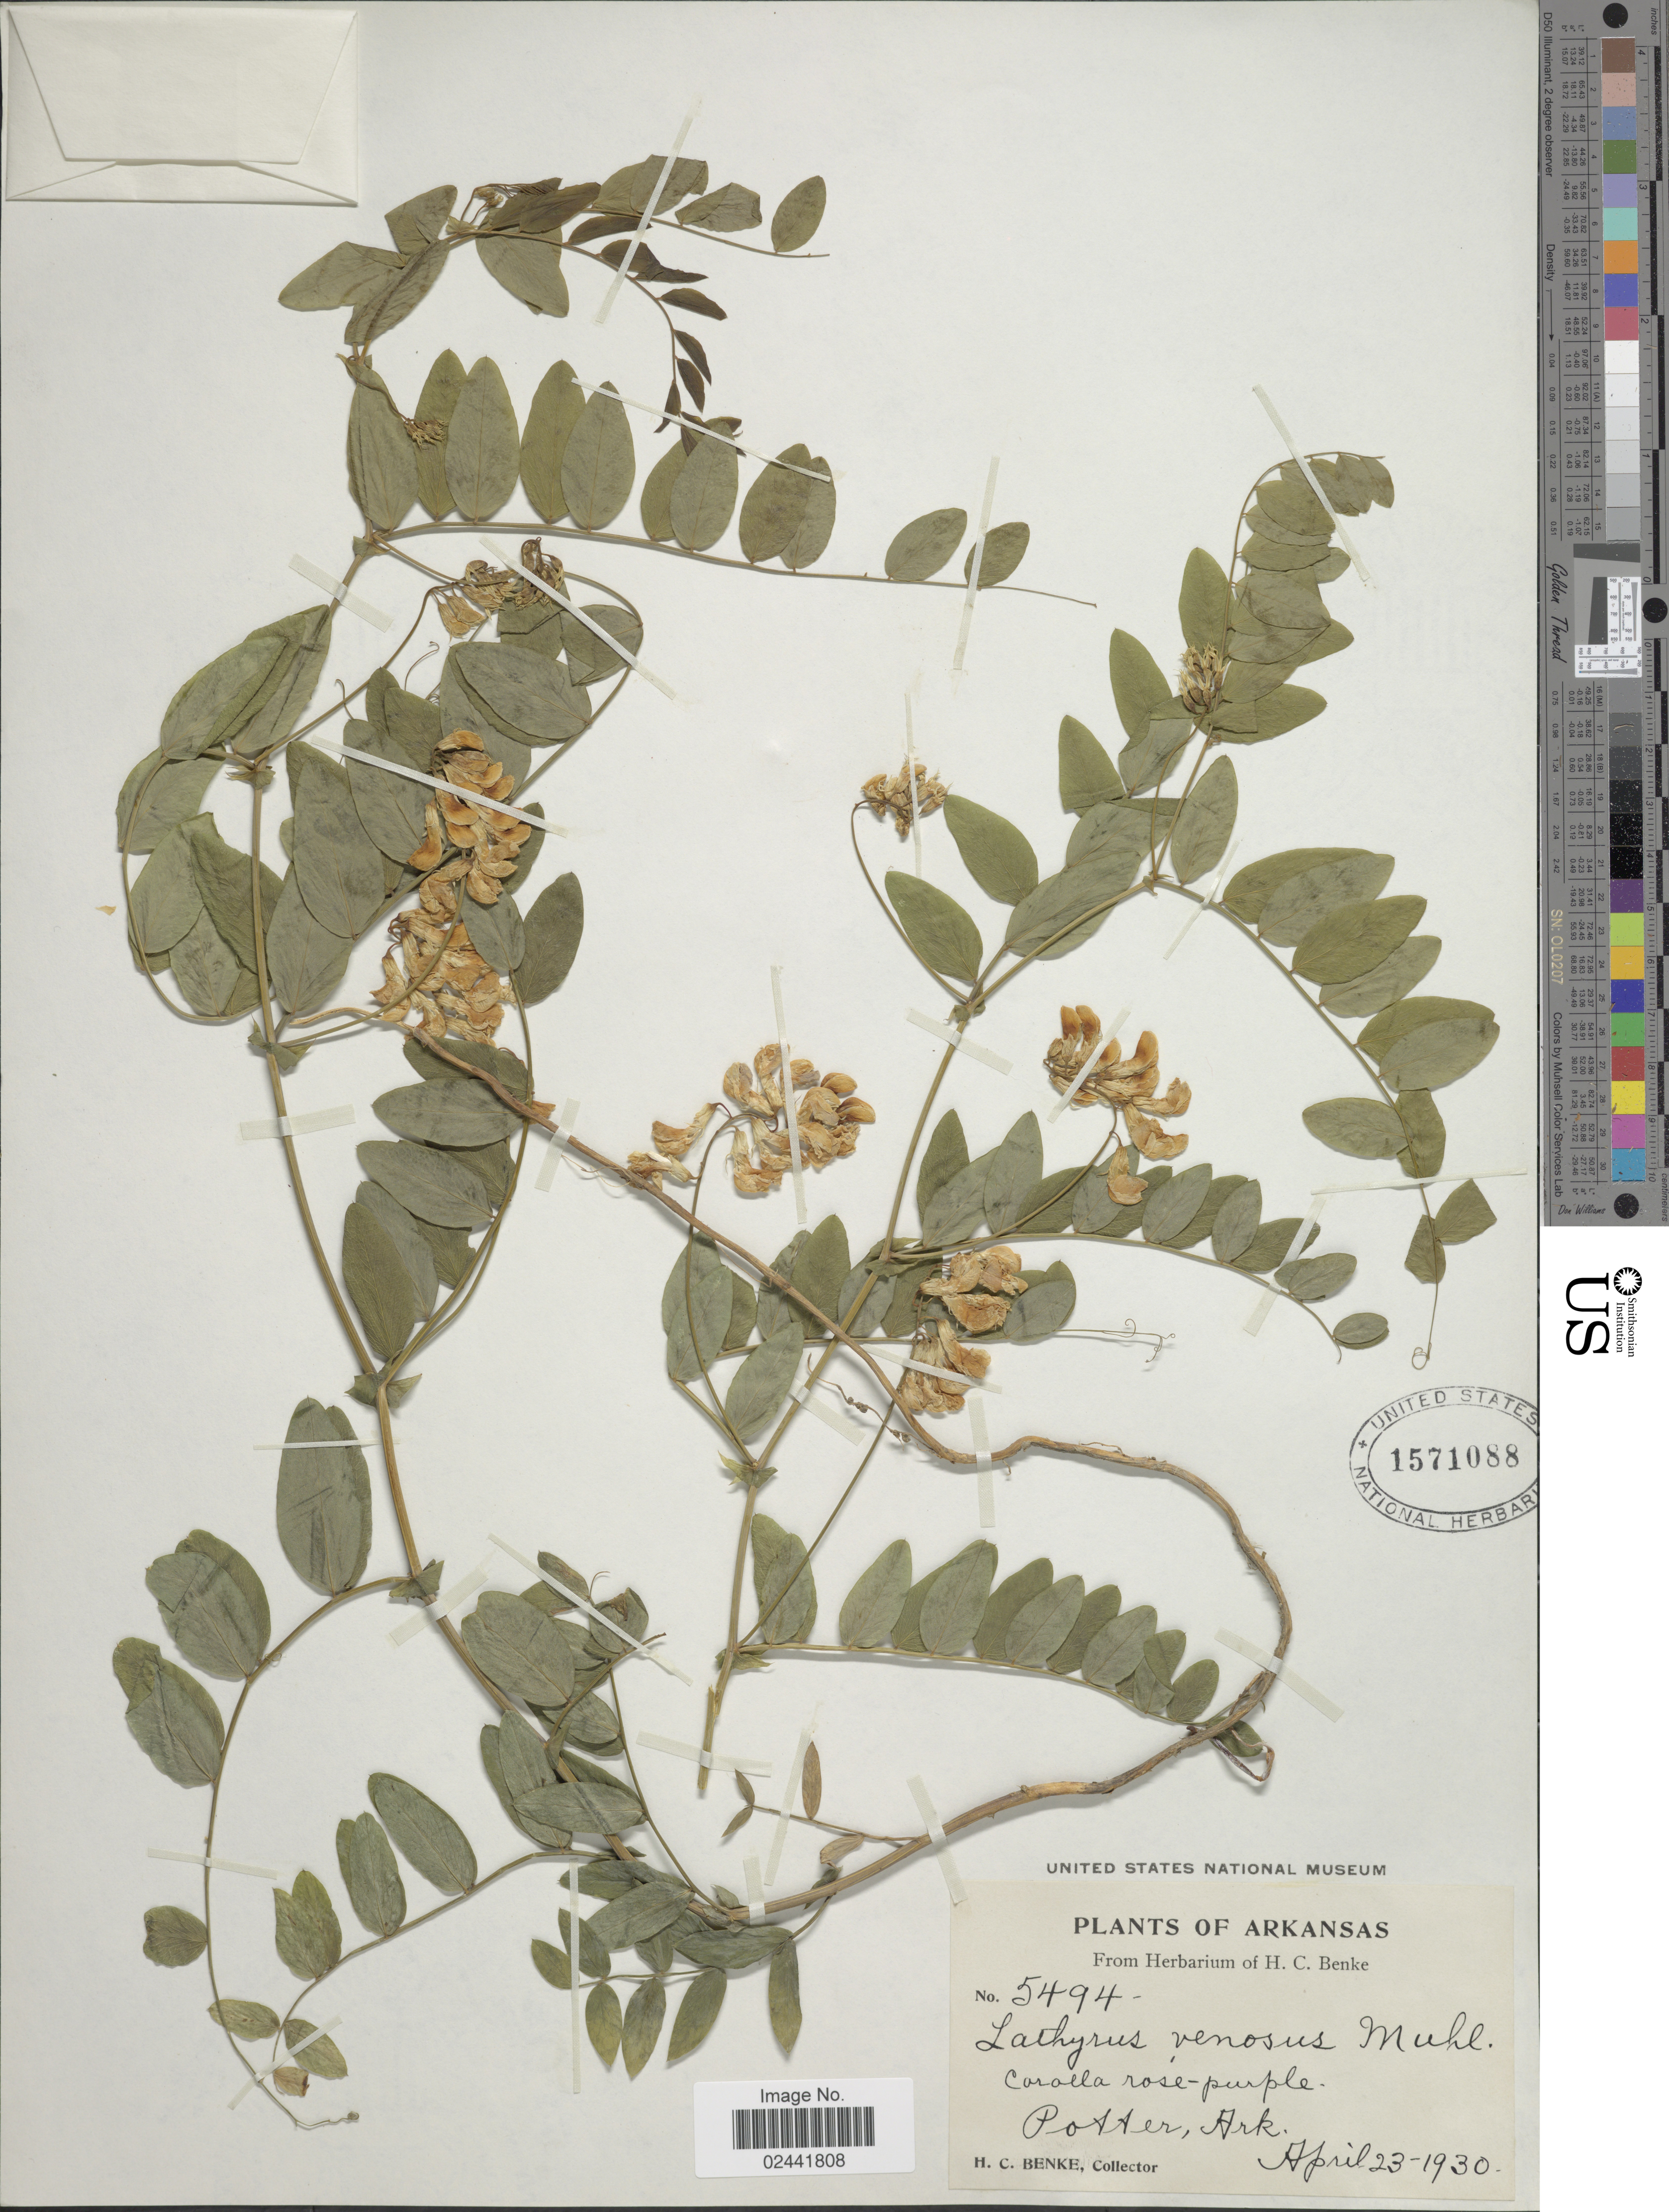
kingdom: Plantae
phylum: Tracheophyta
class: Magnoliopsida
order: Fabales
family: Fabaceae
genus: Lathyrus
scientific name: Lathyrus venosus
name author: Muhl. ex Willd.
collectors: H. Benke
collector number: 5494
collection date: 1930-04-23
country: United States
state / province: Arkansas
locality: Potter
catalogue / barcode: US 1571088